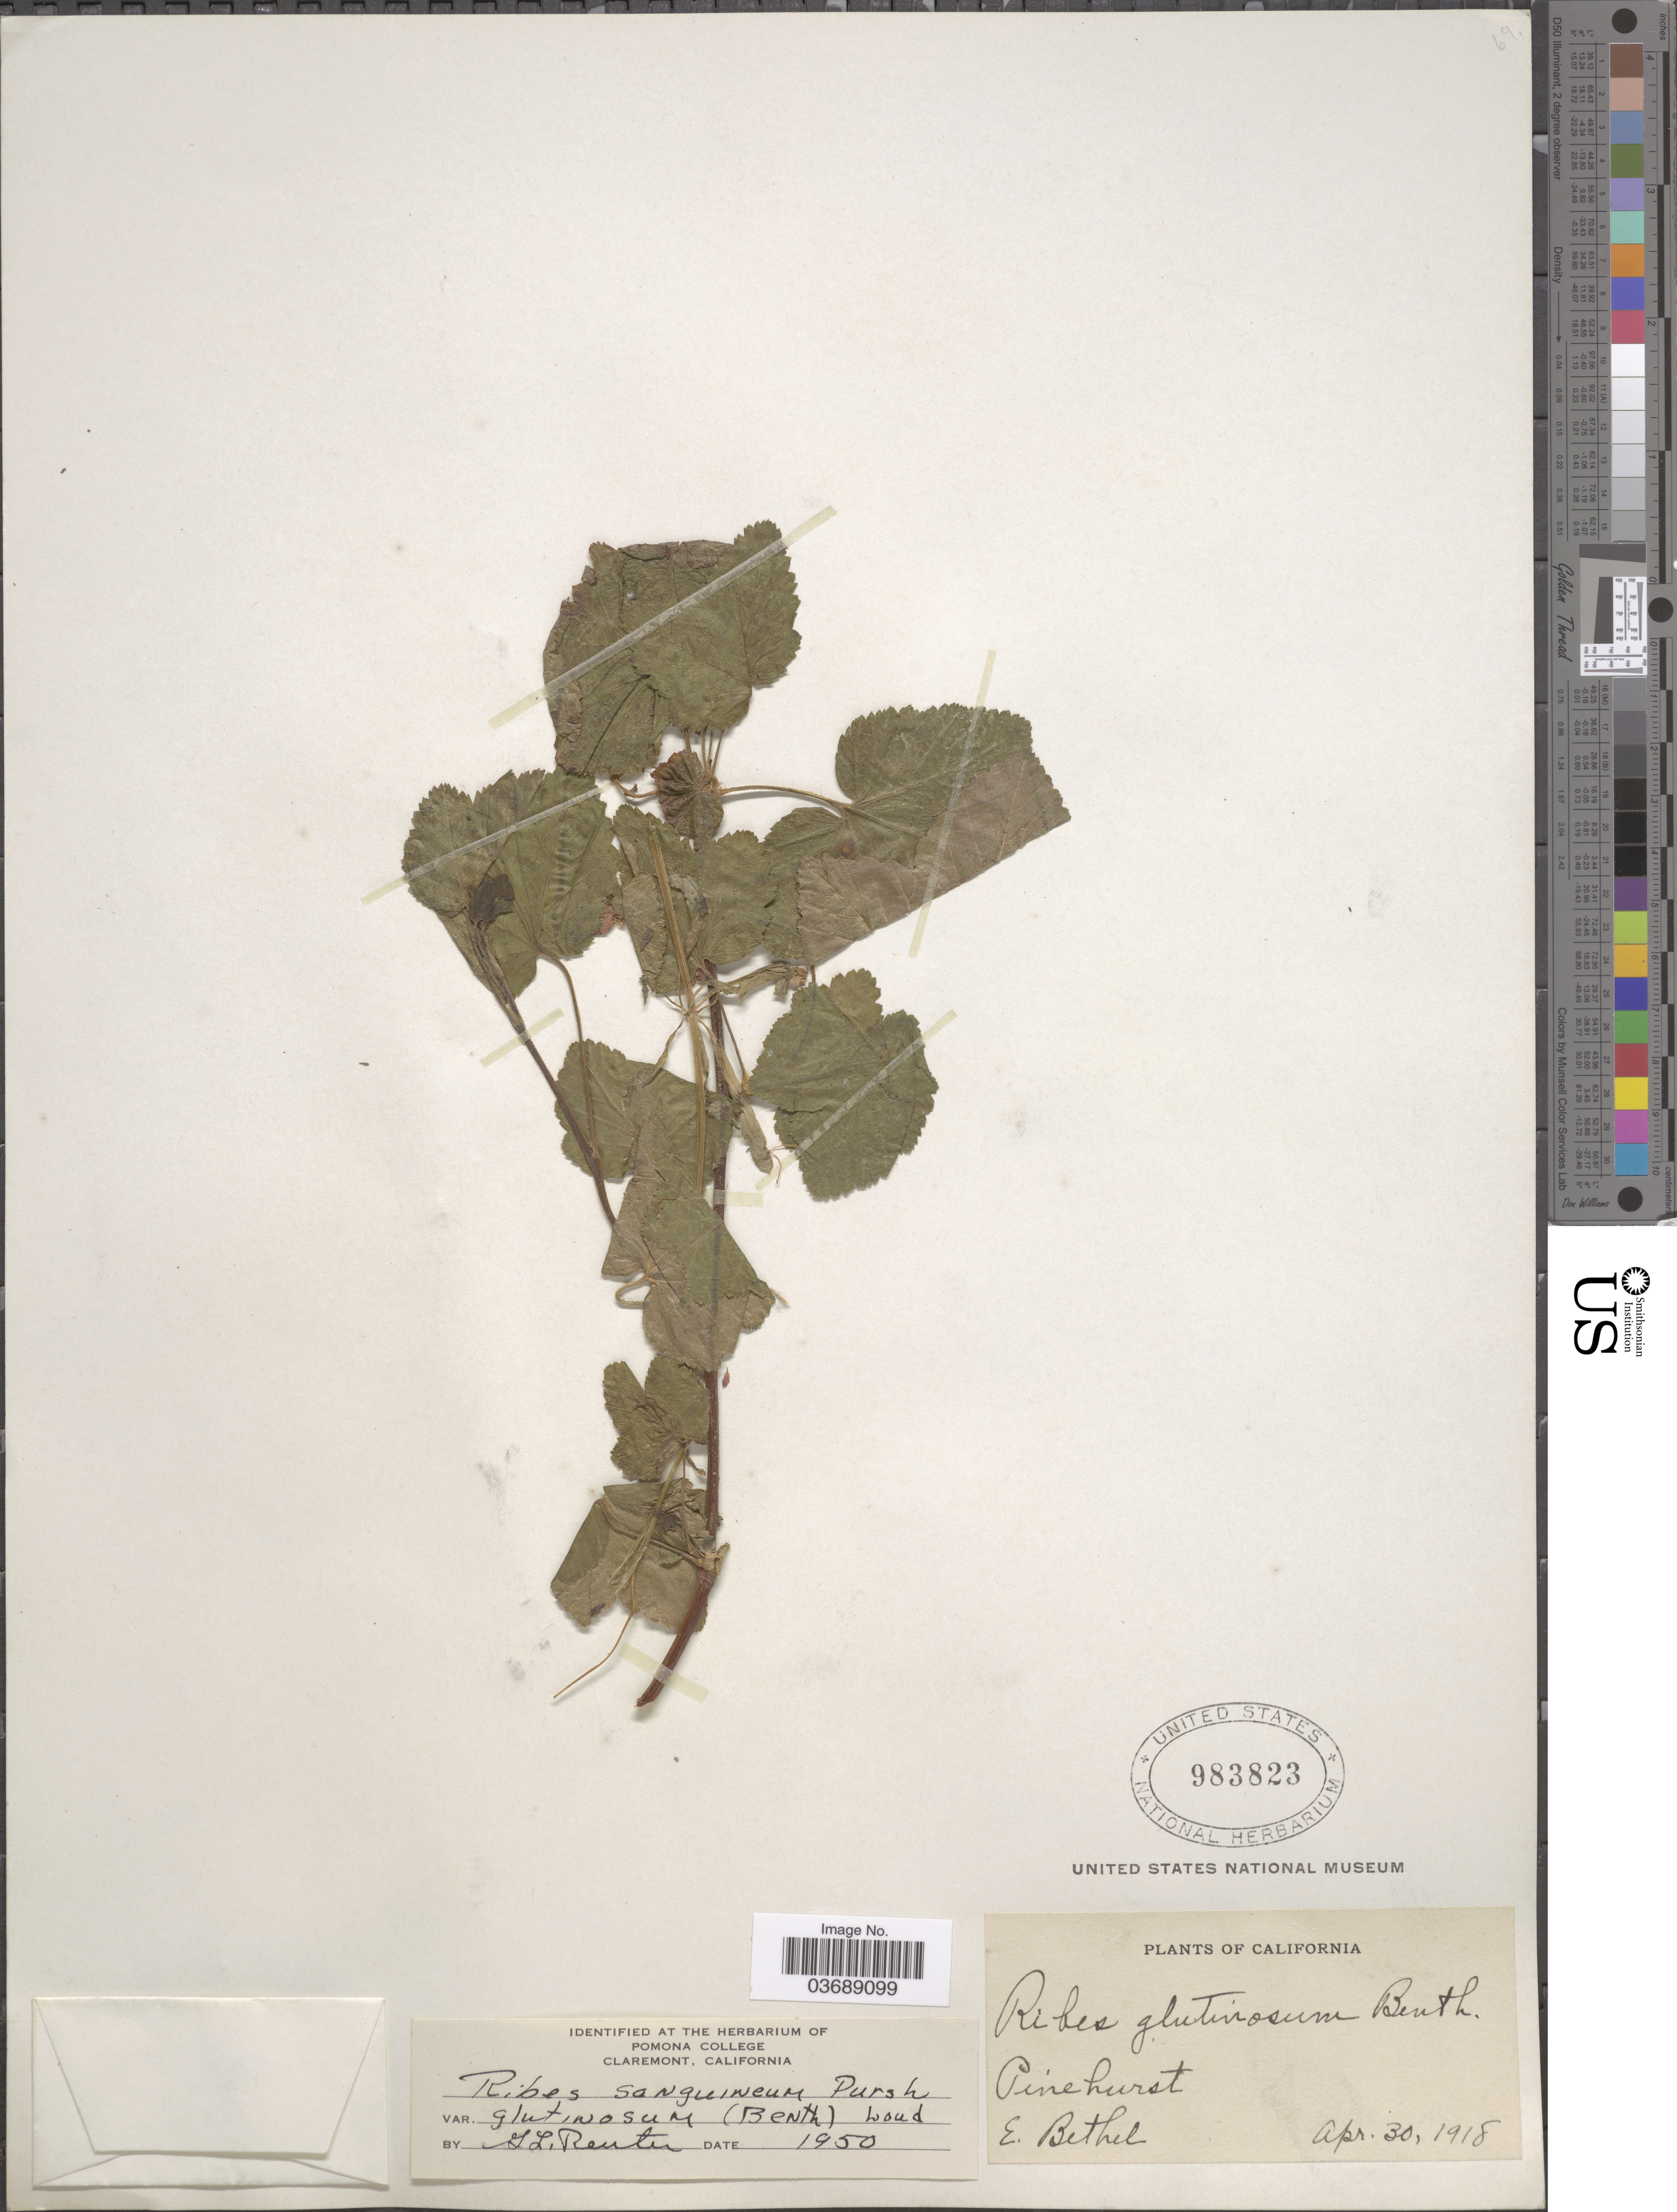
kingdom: Plantae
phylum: Tracheophyta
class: Magnoliopsida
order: Saxifragales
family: Grossulariaceae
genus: Ribes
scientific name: Ribes sanguineum var. glutinosum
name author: (Benth.) Loudon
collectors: E. Bethel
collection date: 1918-04-30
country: United States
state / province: California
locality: Pinehurst.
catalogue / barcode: US 983823